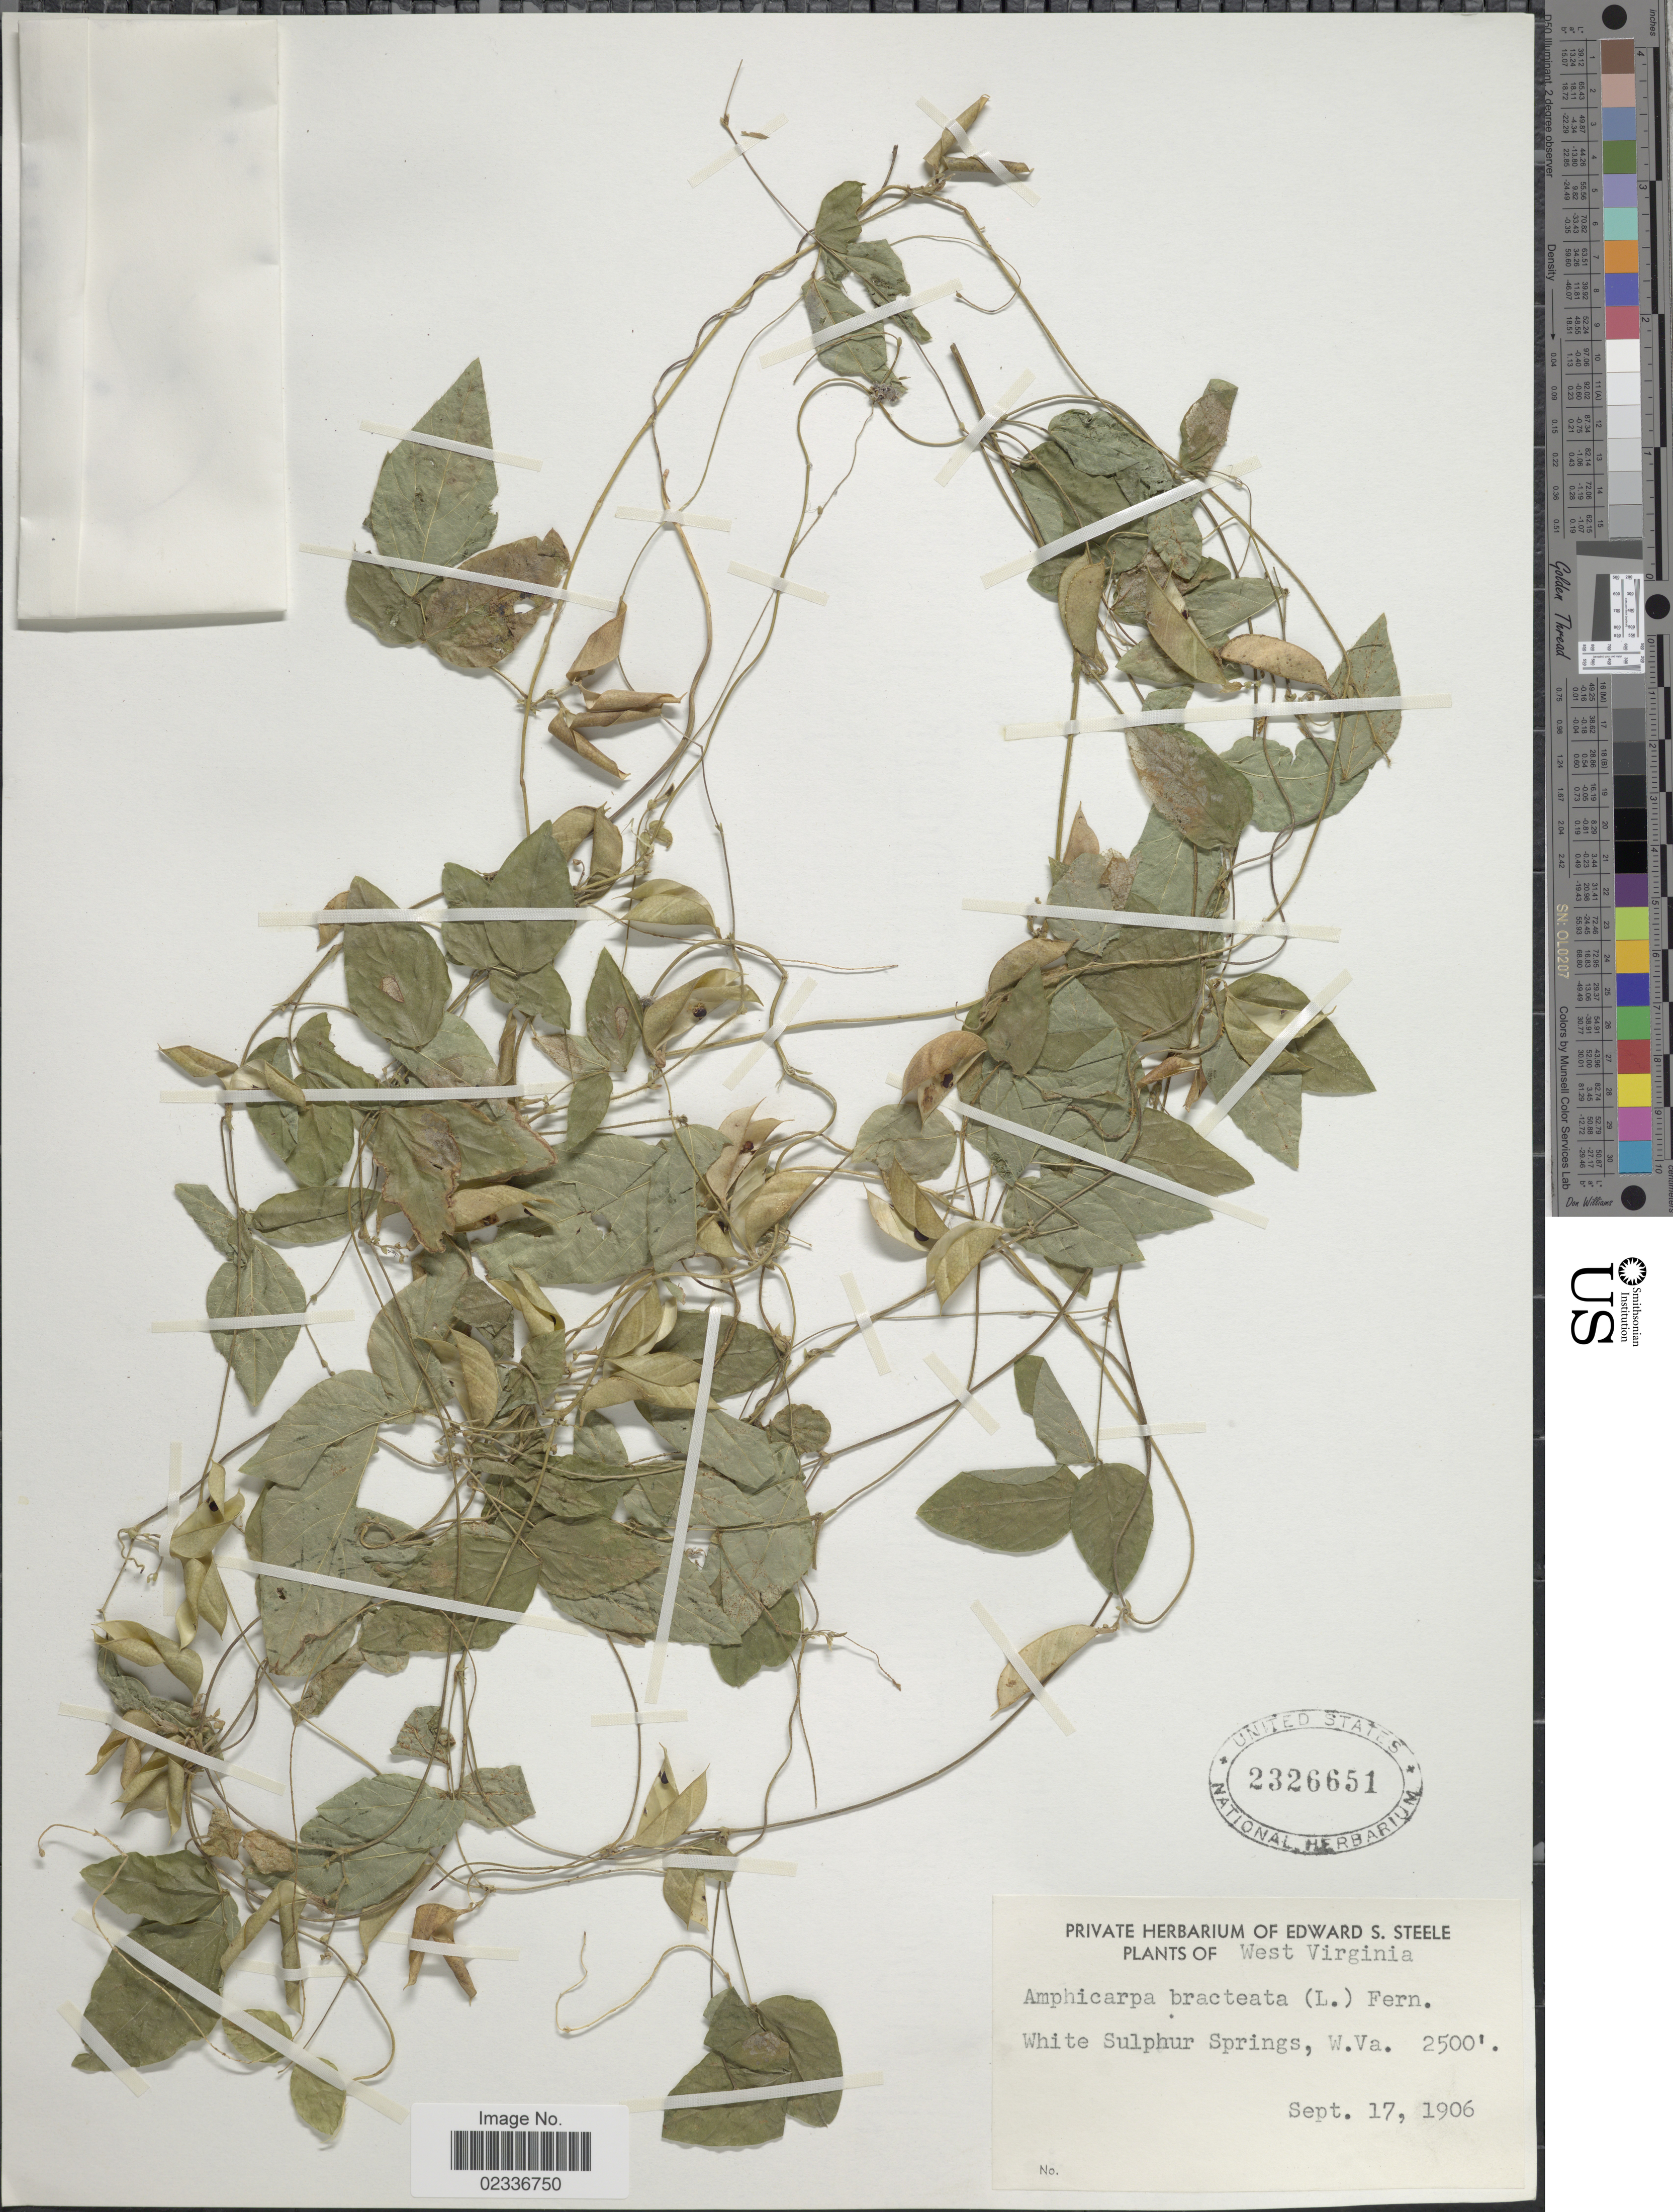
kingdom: Plantae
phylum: Tracheophyta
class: Magnoliopsida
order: Fabales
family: Fabaceae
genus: Amphicarpaea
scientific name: Amphicarpaea bracteata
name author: (L.) Fernald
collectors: ex herb. Edward S. Steele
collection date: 1906-09-17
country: United States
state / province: West Virginia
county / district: Greenbrier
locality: White Sulphur Springs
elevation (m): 762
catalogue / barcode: US 2326651